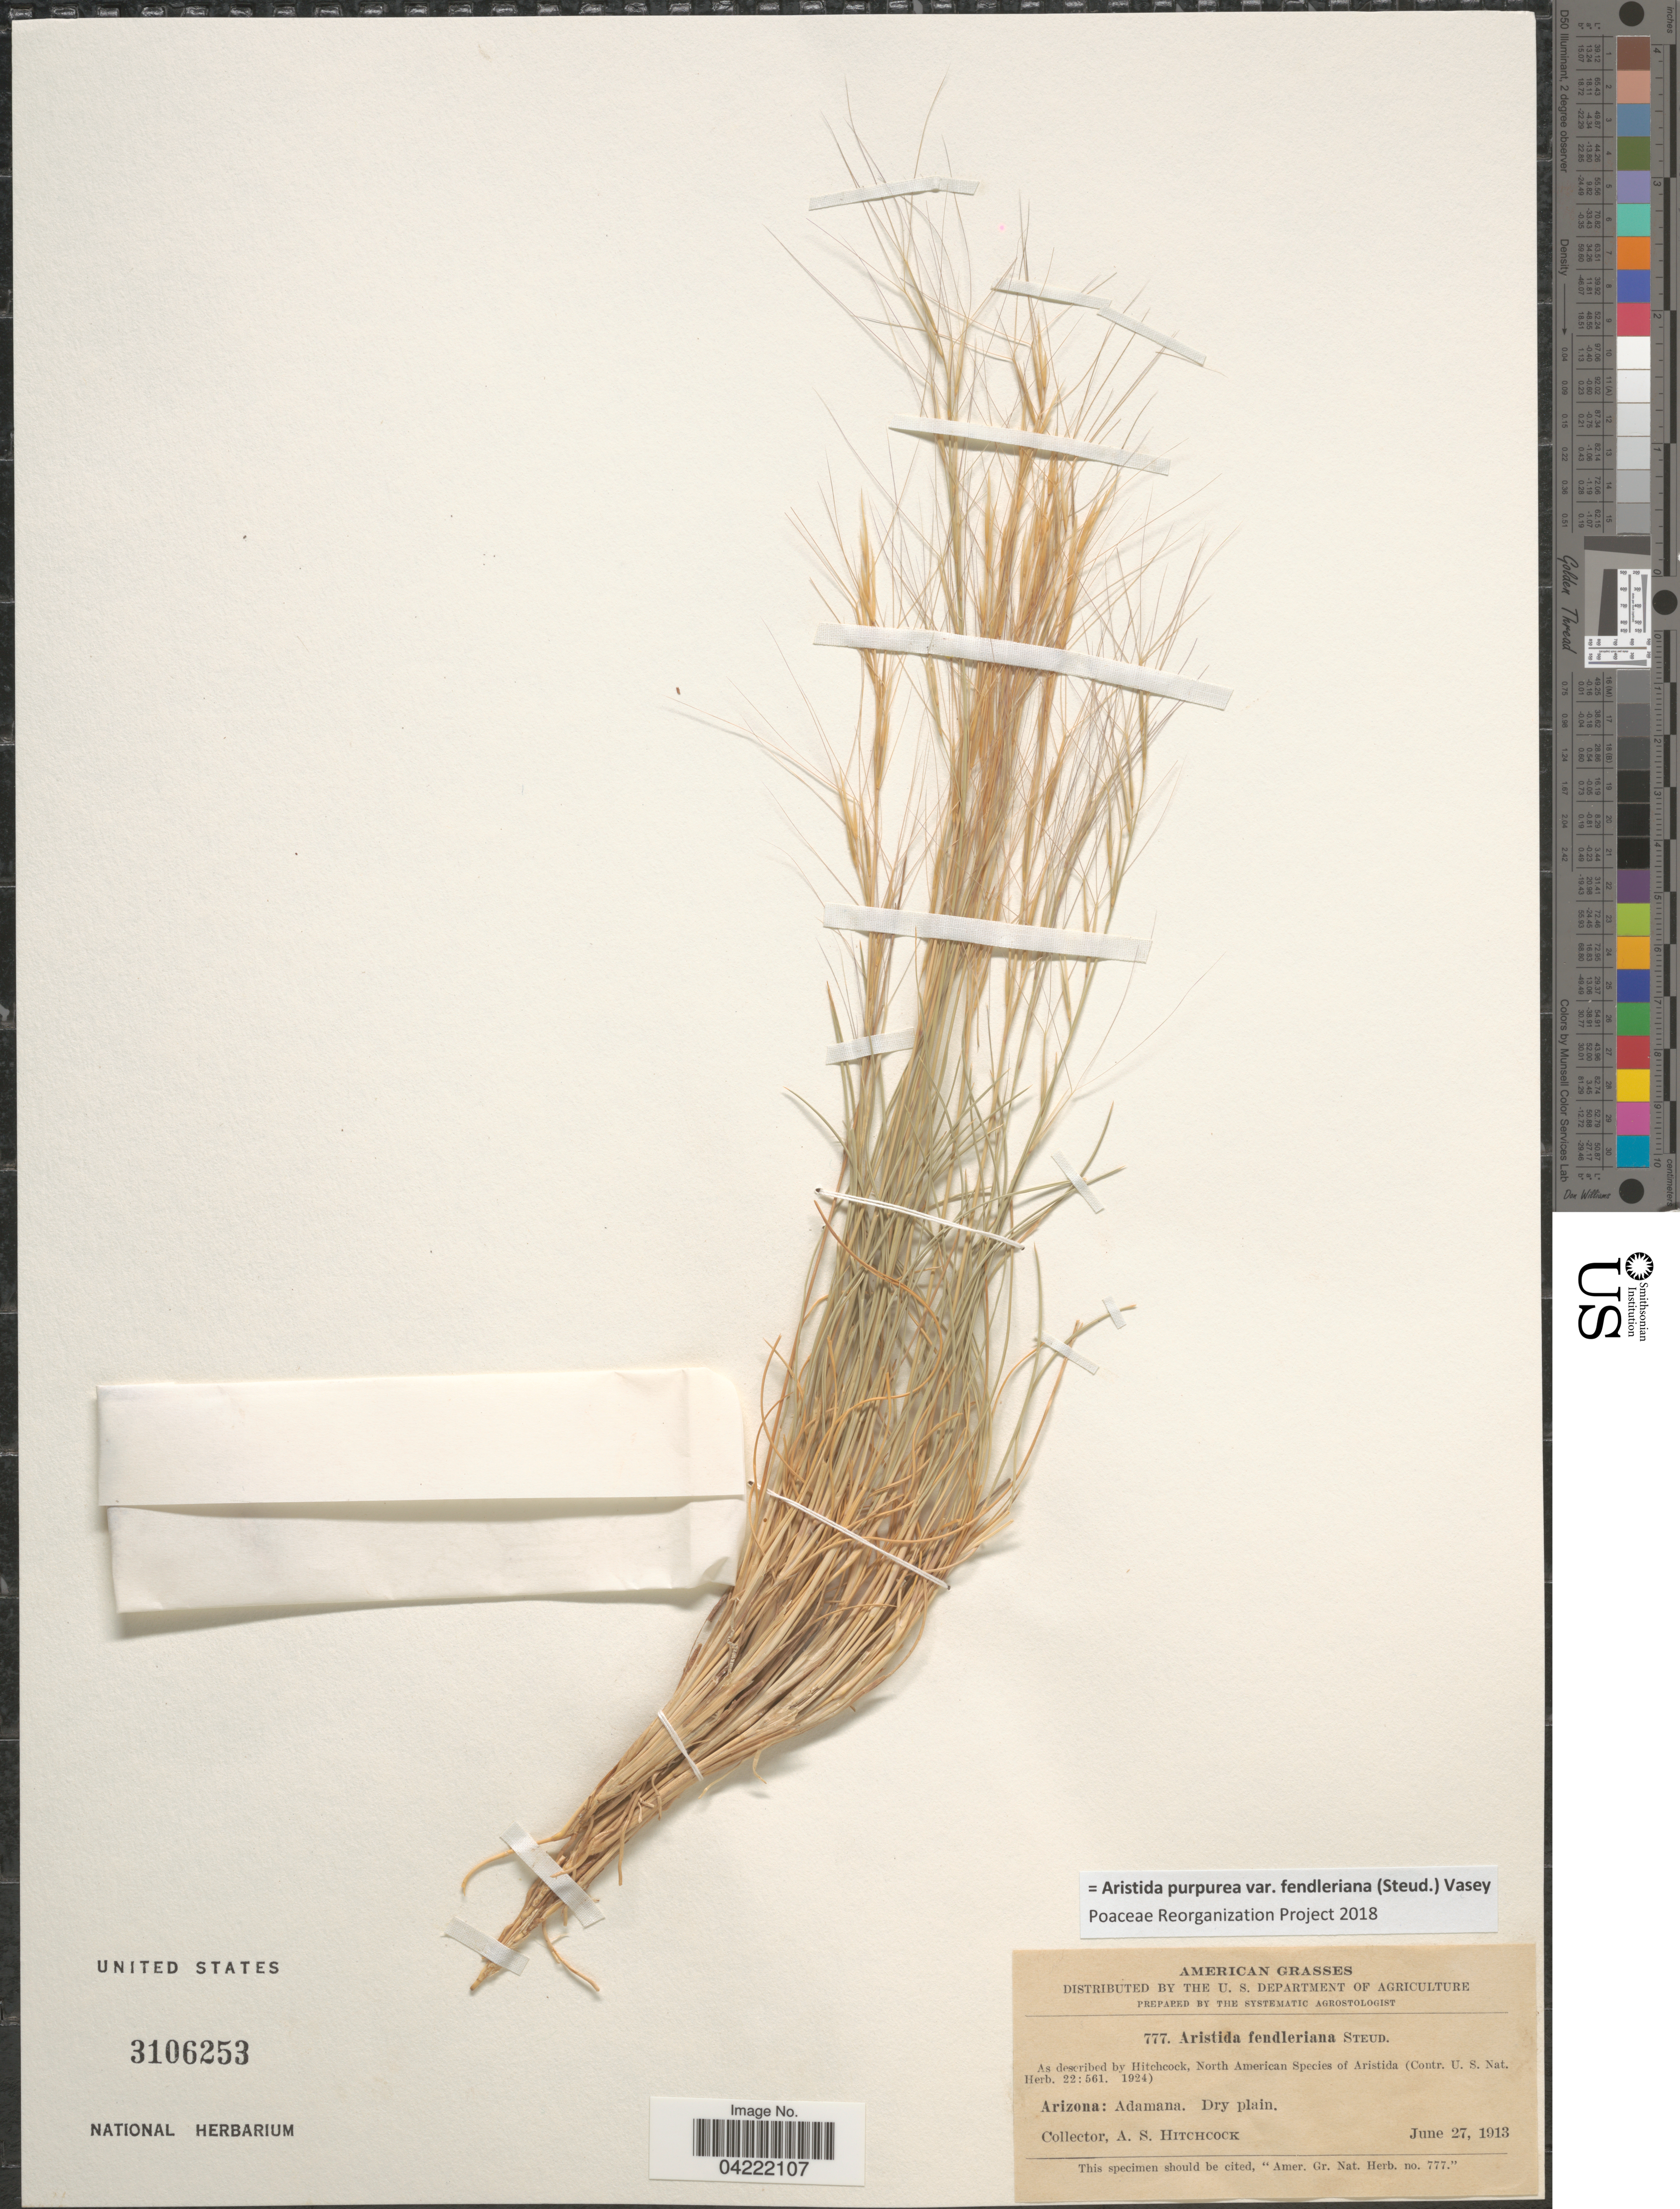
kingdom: Plantae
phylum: Tracheophyta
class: Liliopsida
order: Poales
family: Poaceae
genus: Aristida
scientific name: Aristida purpurea var. fendleriana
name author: (Steud.) Vasey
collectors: A. S. Hitchcock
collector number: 777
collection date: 1913-06-27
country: United States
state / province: Arizona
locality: Adamana.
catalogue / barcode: US 3106253